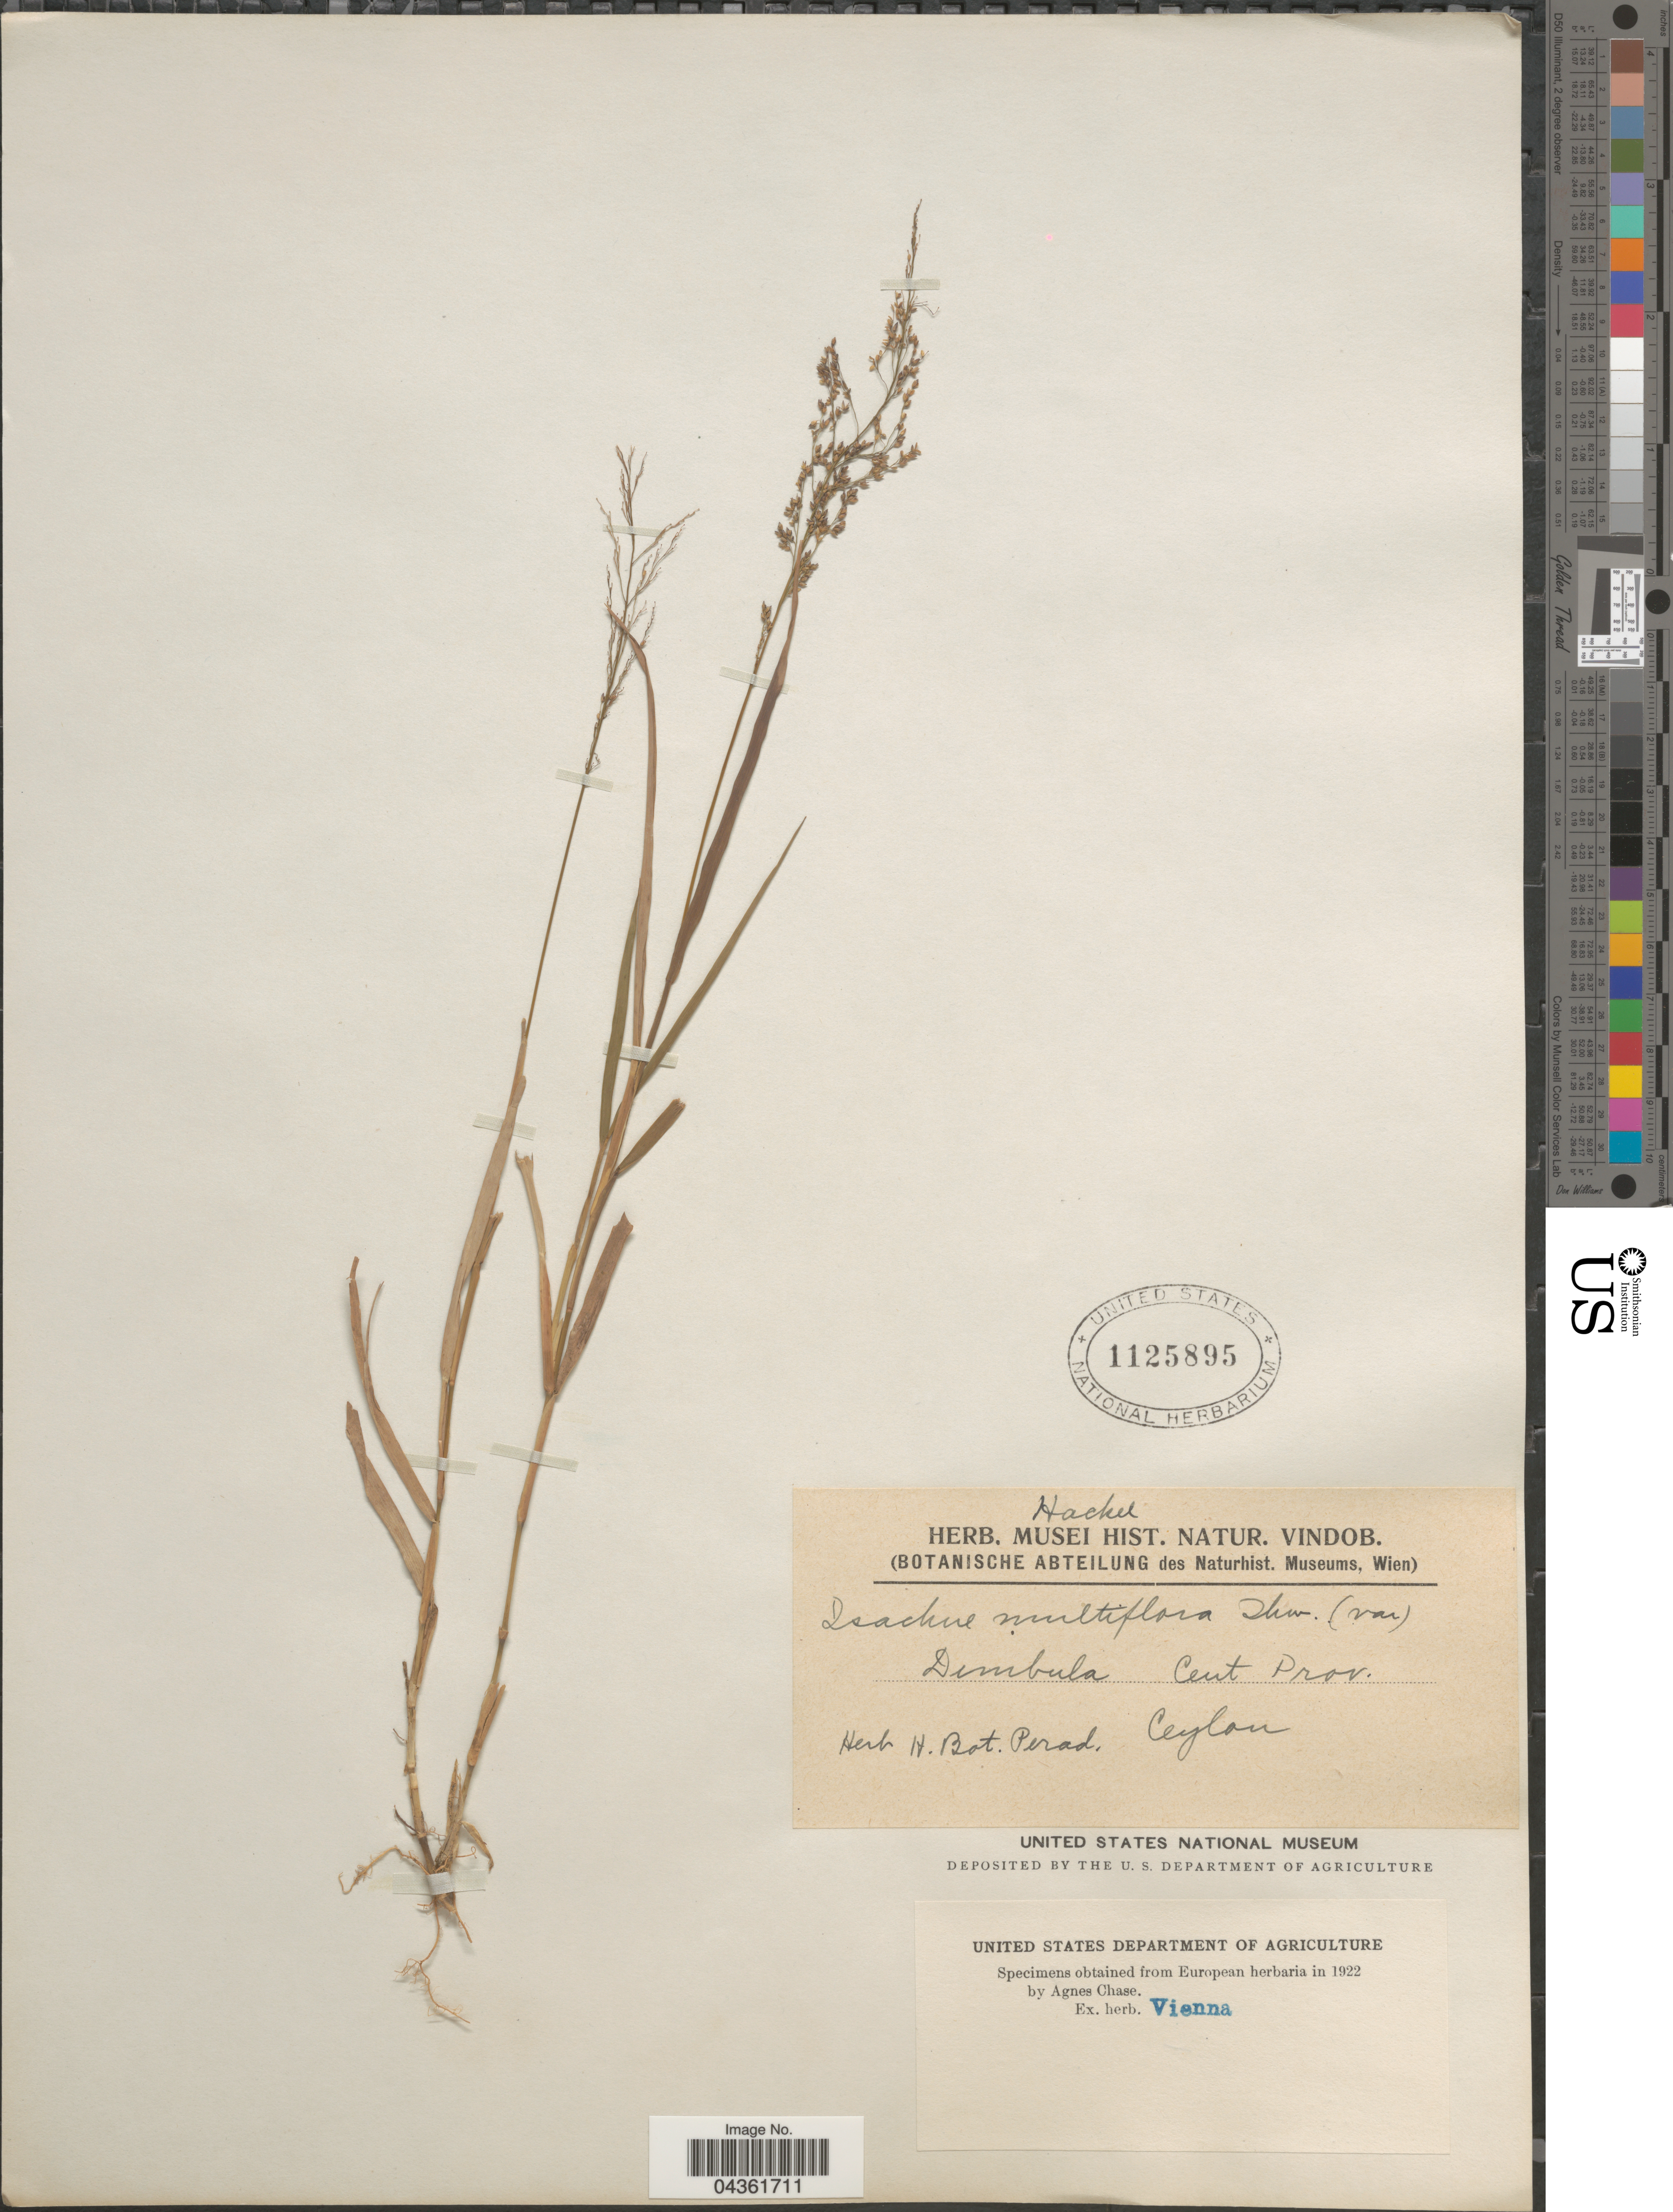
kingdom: Plantae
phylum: Tracheophyta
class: Liliopsida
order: Poales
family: Poaceae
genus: Isachne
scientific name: Isachne multiflora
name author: (Thwaites) Ferguson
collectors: -. Hackel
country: Sri Lanka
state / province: Central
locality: Dimbula. Ceylon.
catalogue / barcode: US 1125895